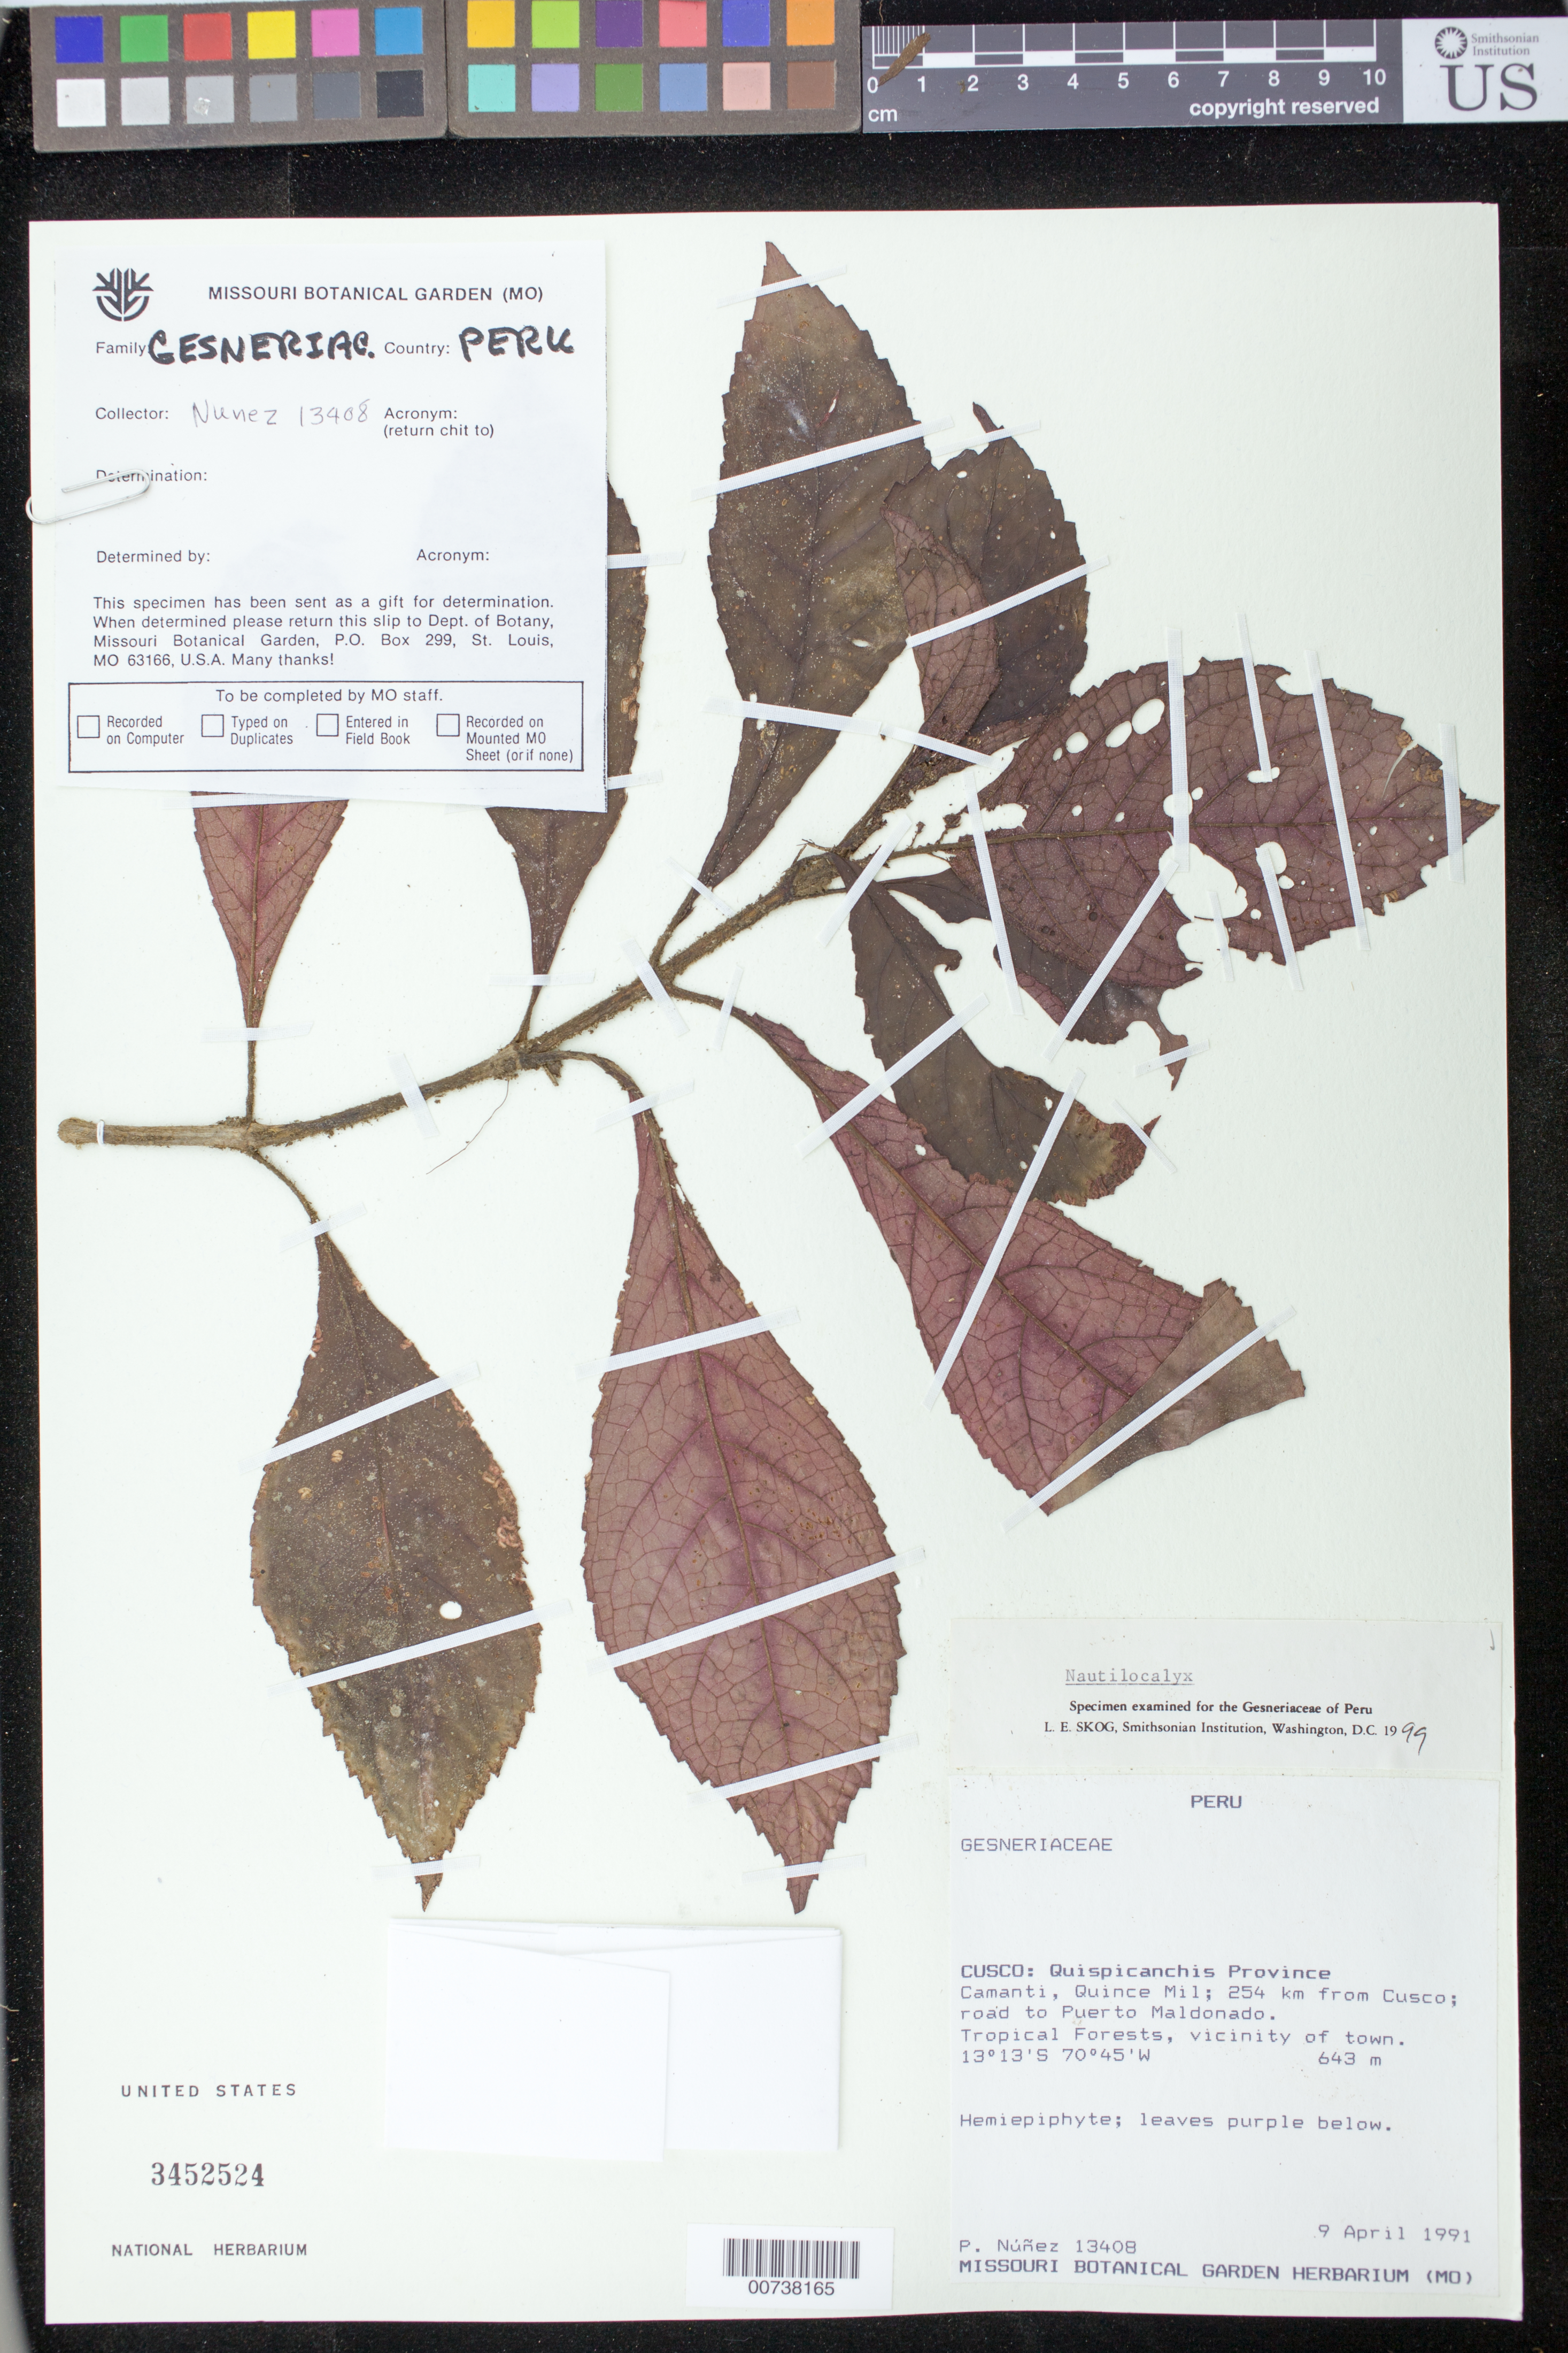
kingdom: Plantae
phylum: Tracheophyta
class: Magnoliopsida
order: Lamiales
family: Gesneriaceae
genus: Nautilocalyx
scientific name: Nautilocalyx sp.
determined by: Skog, Laurence E.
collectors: P. Núñez V.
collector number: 13408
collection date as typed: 09 Apr 1991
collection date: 1991-04-09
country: Peru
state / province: Cusco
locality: Prov. Quispicanchis; Camanti, Quince Mil; 254 km from Cusco; road to Puerto Maldonado, vicinity of town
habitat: Tropical forests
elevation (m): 643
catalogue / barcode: US 3452524